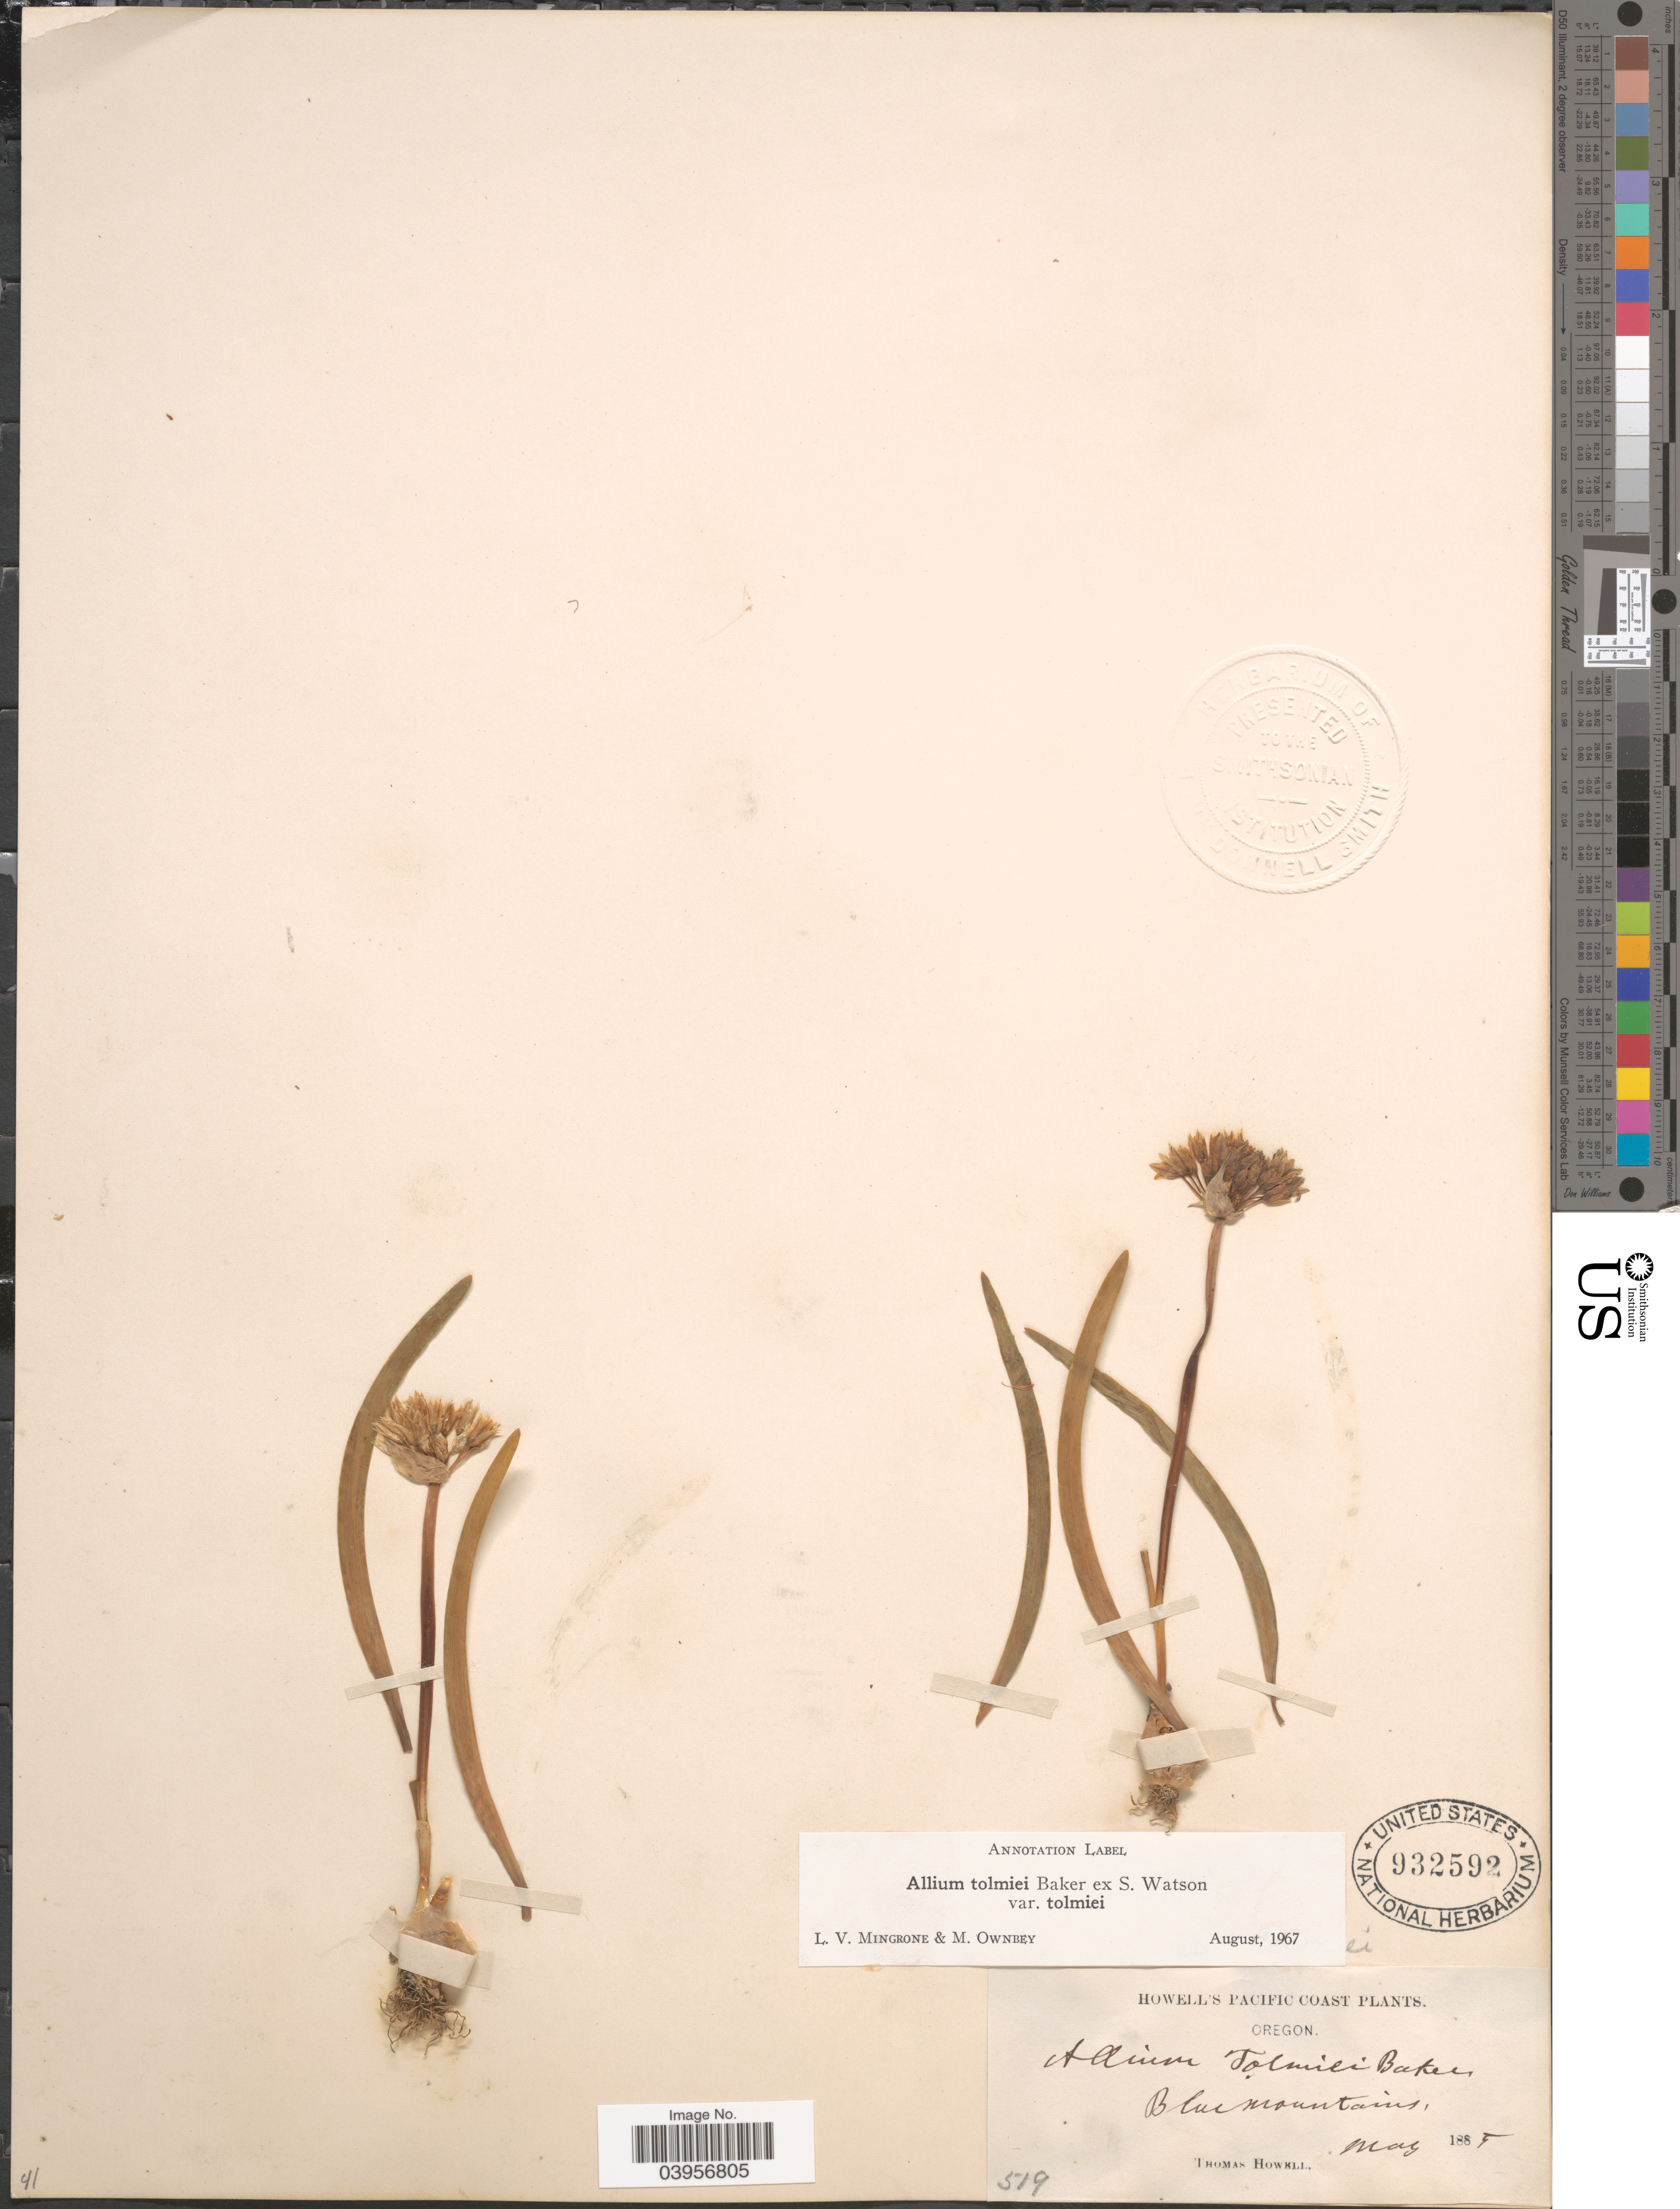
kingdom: Plantae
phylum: Tracheophyta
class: Liliopsida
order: Asparagales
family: Amaryllidaceae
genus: Allium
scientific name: Allium tolmiei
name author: Baker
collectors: T. Howell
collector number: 519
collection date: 1885-05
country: United States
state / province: Oregon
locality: Pacific Coast. Blue Mountains.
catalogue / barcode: US 932592